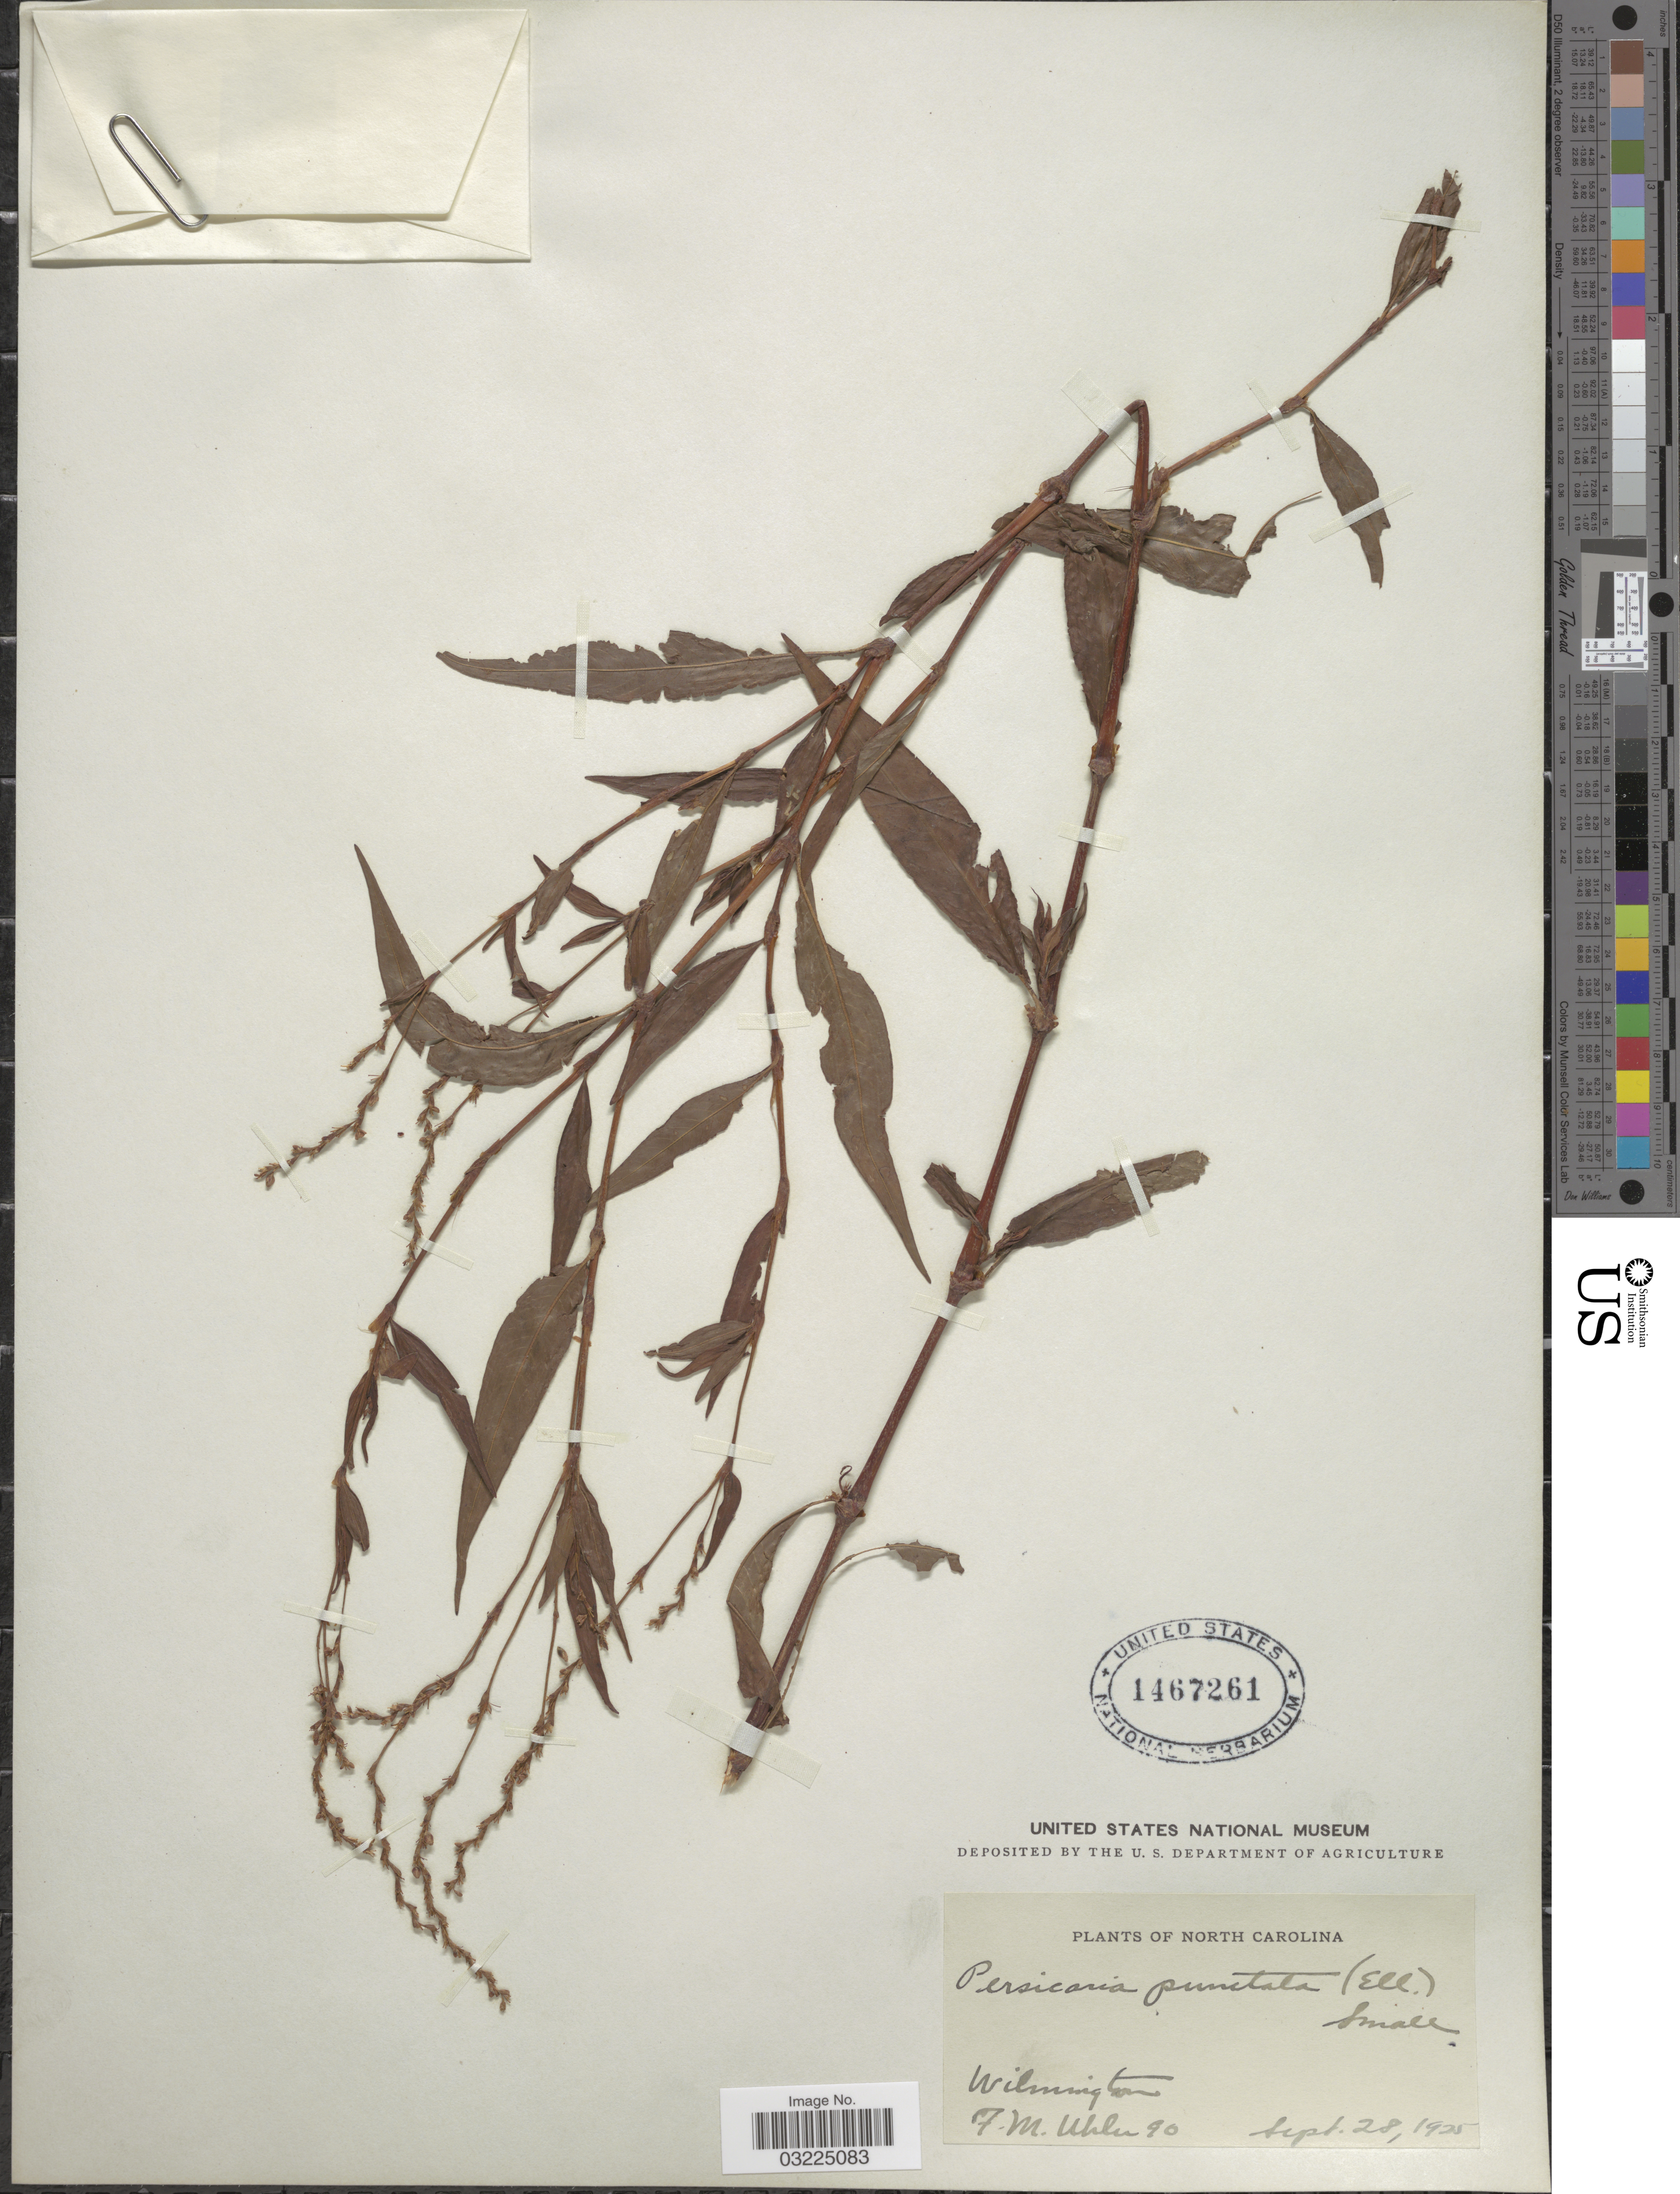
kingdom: Plantae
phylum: Tracheophyta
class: Magnoliopsida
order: Caryophyllales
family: Polygonaceae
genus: Persicaria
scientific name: Persicaria punctata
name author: (Elliott) Small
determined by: Atha, D. E.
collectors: F. M. Uhler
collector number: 90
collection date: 1925-09-28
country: United States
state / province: North Carolina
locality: Wilmington.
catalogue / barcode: US 1467261